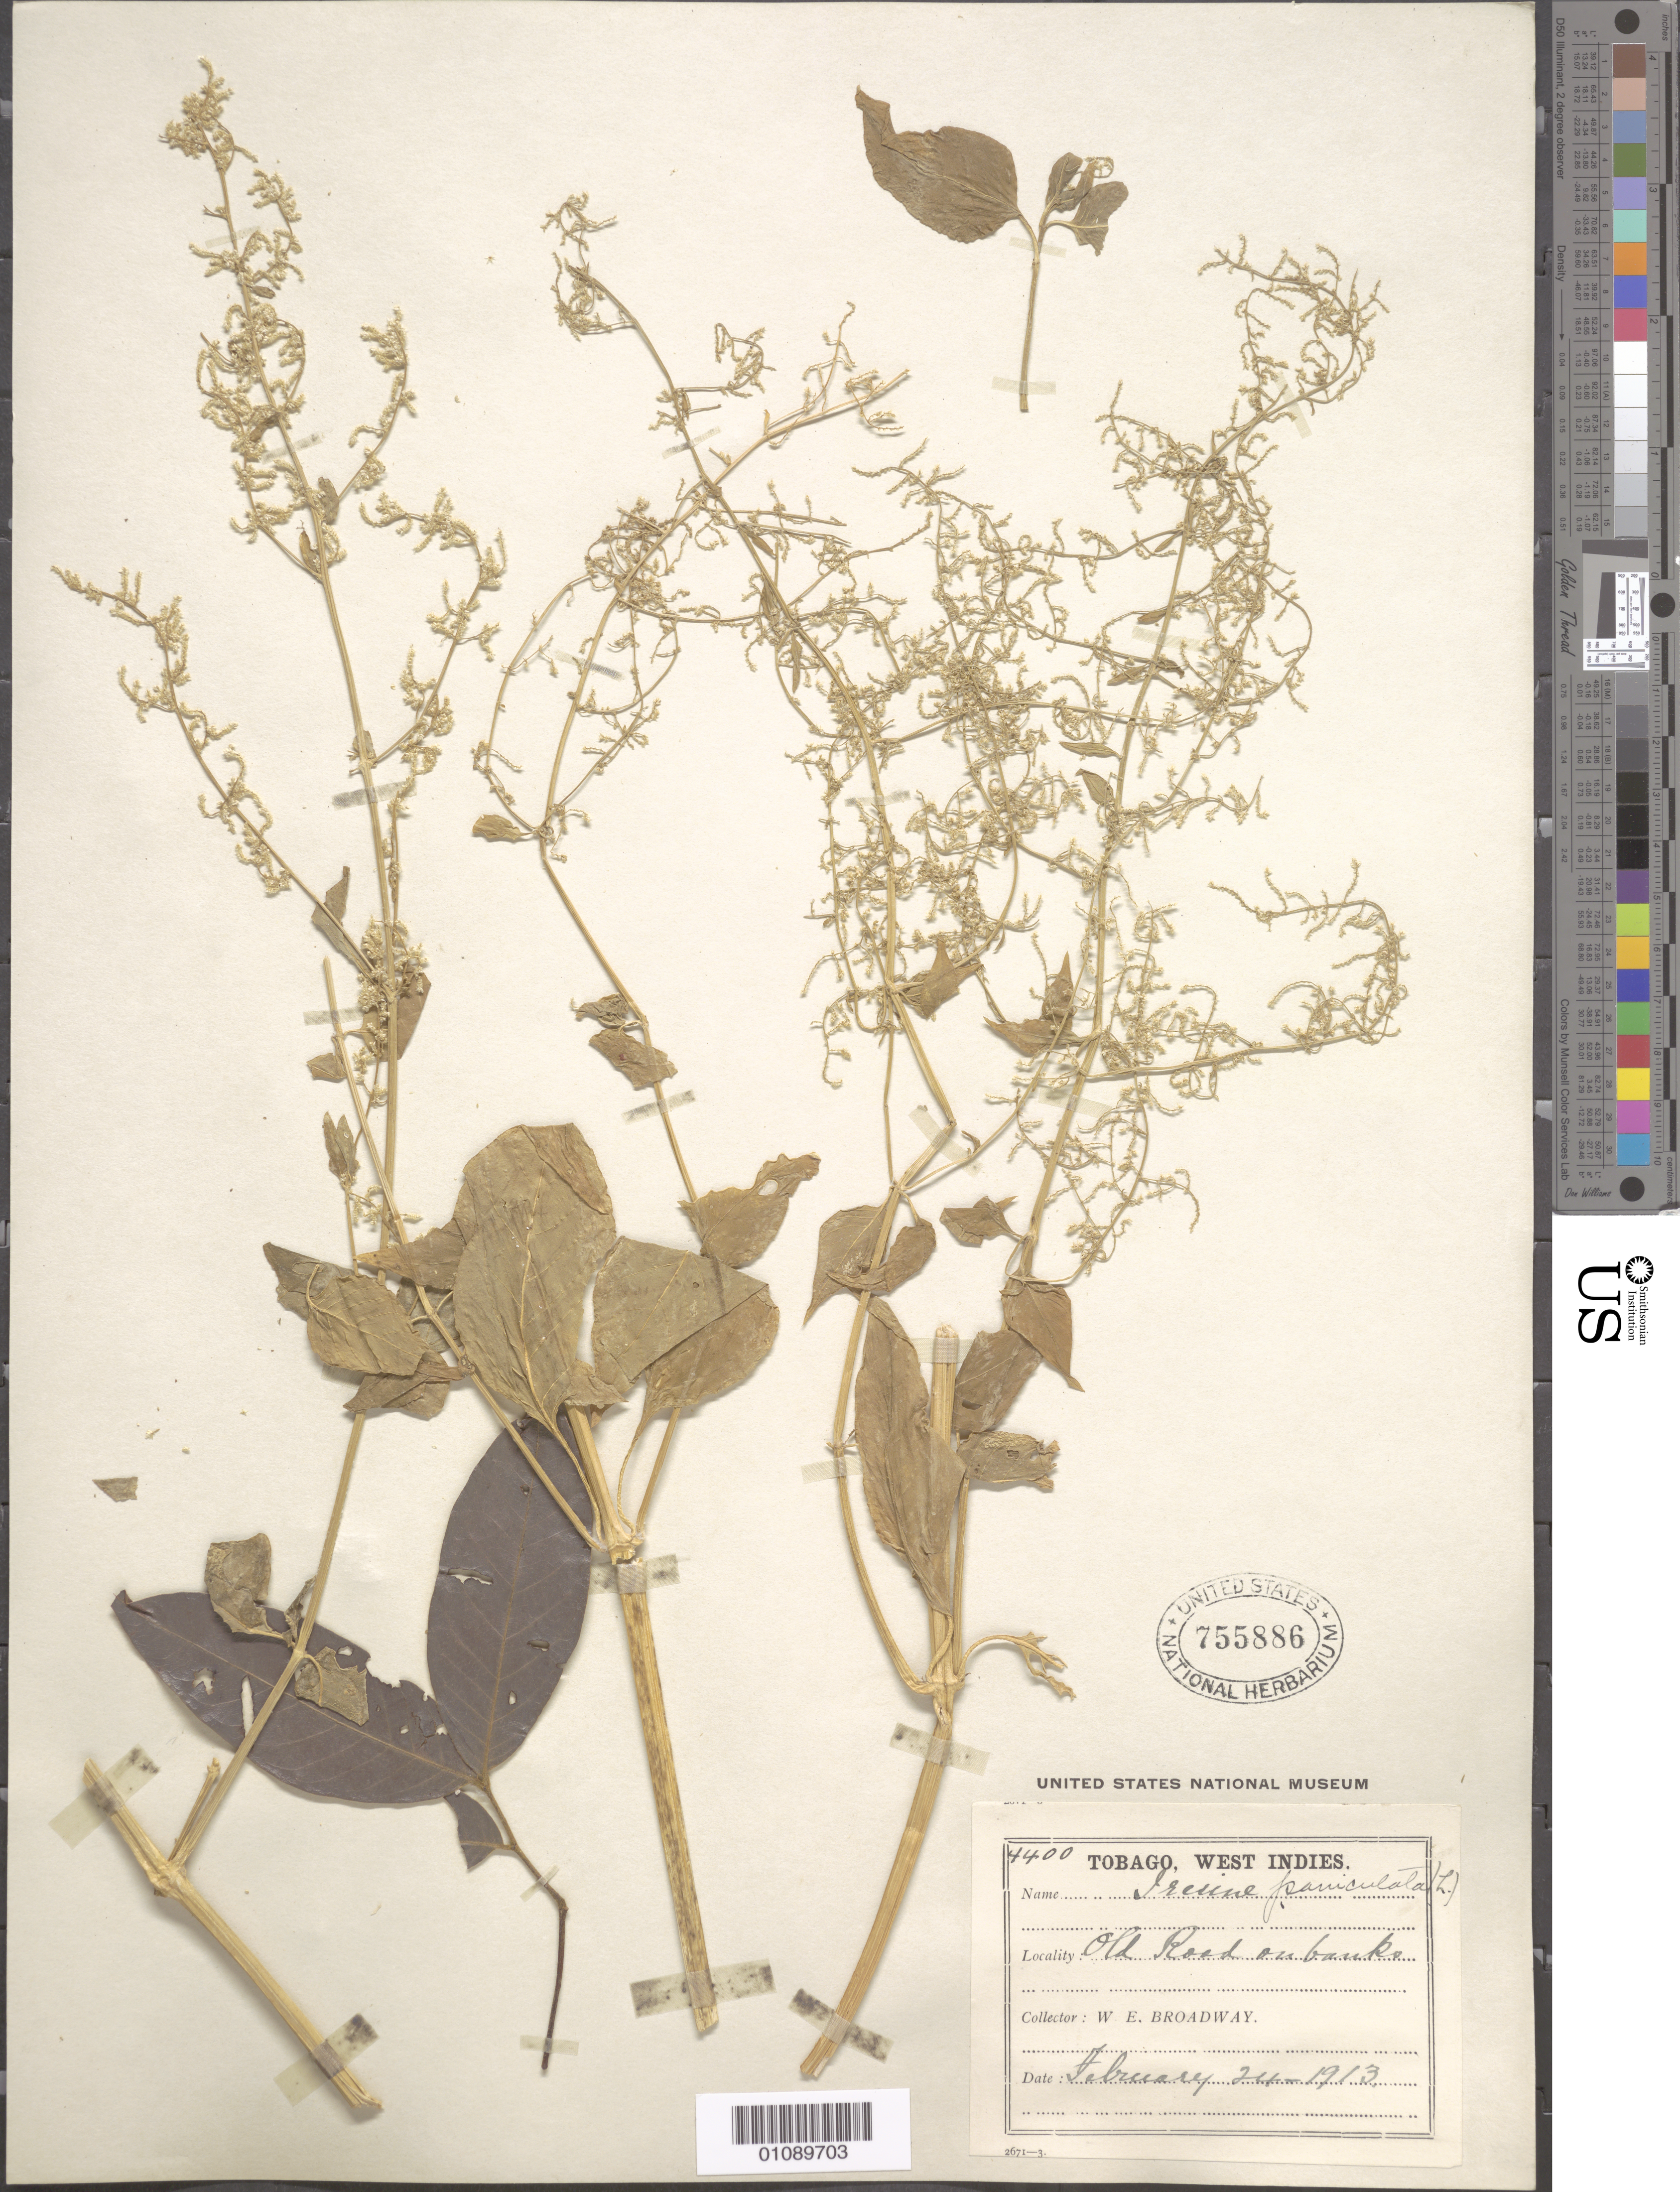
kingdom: Plantae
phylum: Tracheophyta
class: Magnoliopsida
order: Caryophyllales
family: Amaranthaceae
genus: Iresine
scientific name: Iresine paniculata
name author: (L.) Kuntze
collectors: W. E. Broadway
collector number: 4400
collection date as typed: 24 Feb 1913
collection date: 1913-02-24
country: Trinidad and Tobago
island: Tobago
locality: Old Road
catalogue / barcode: US 755886